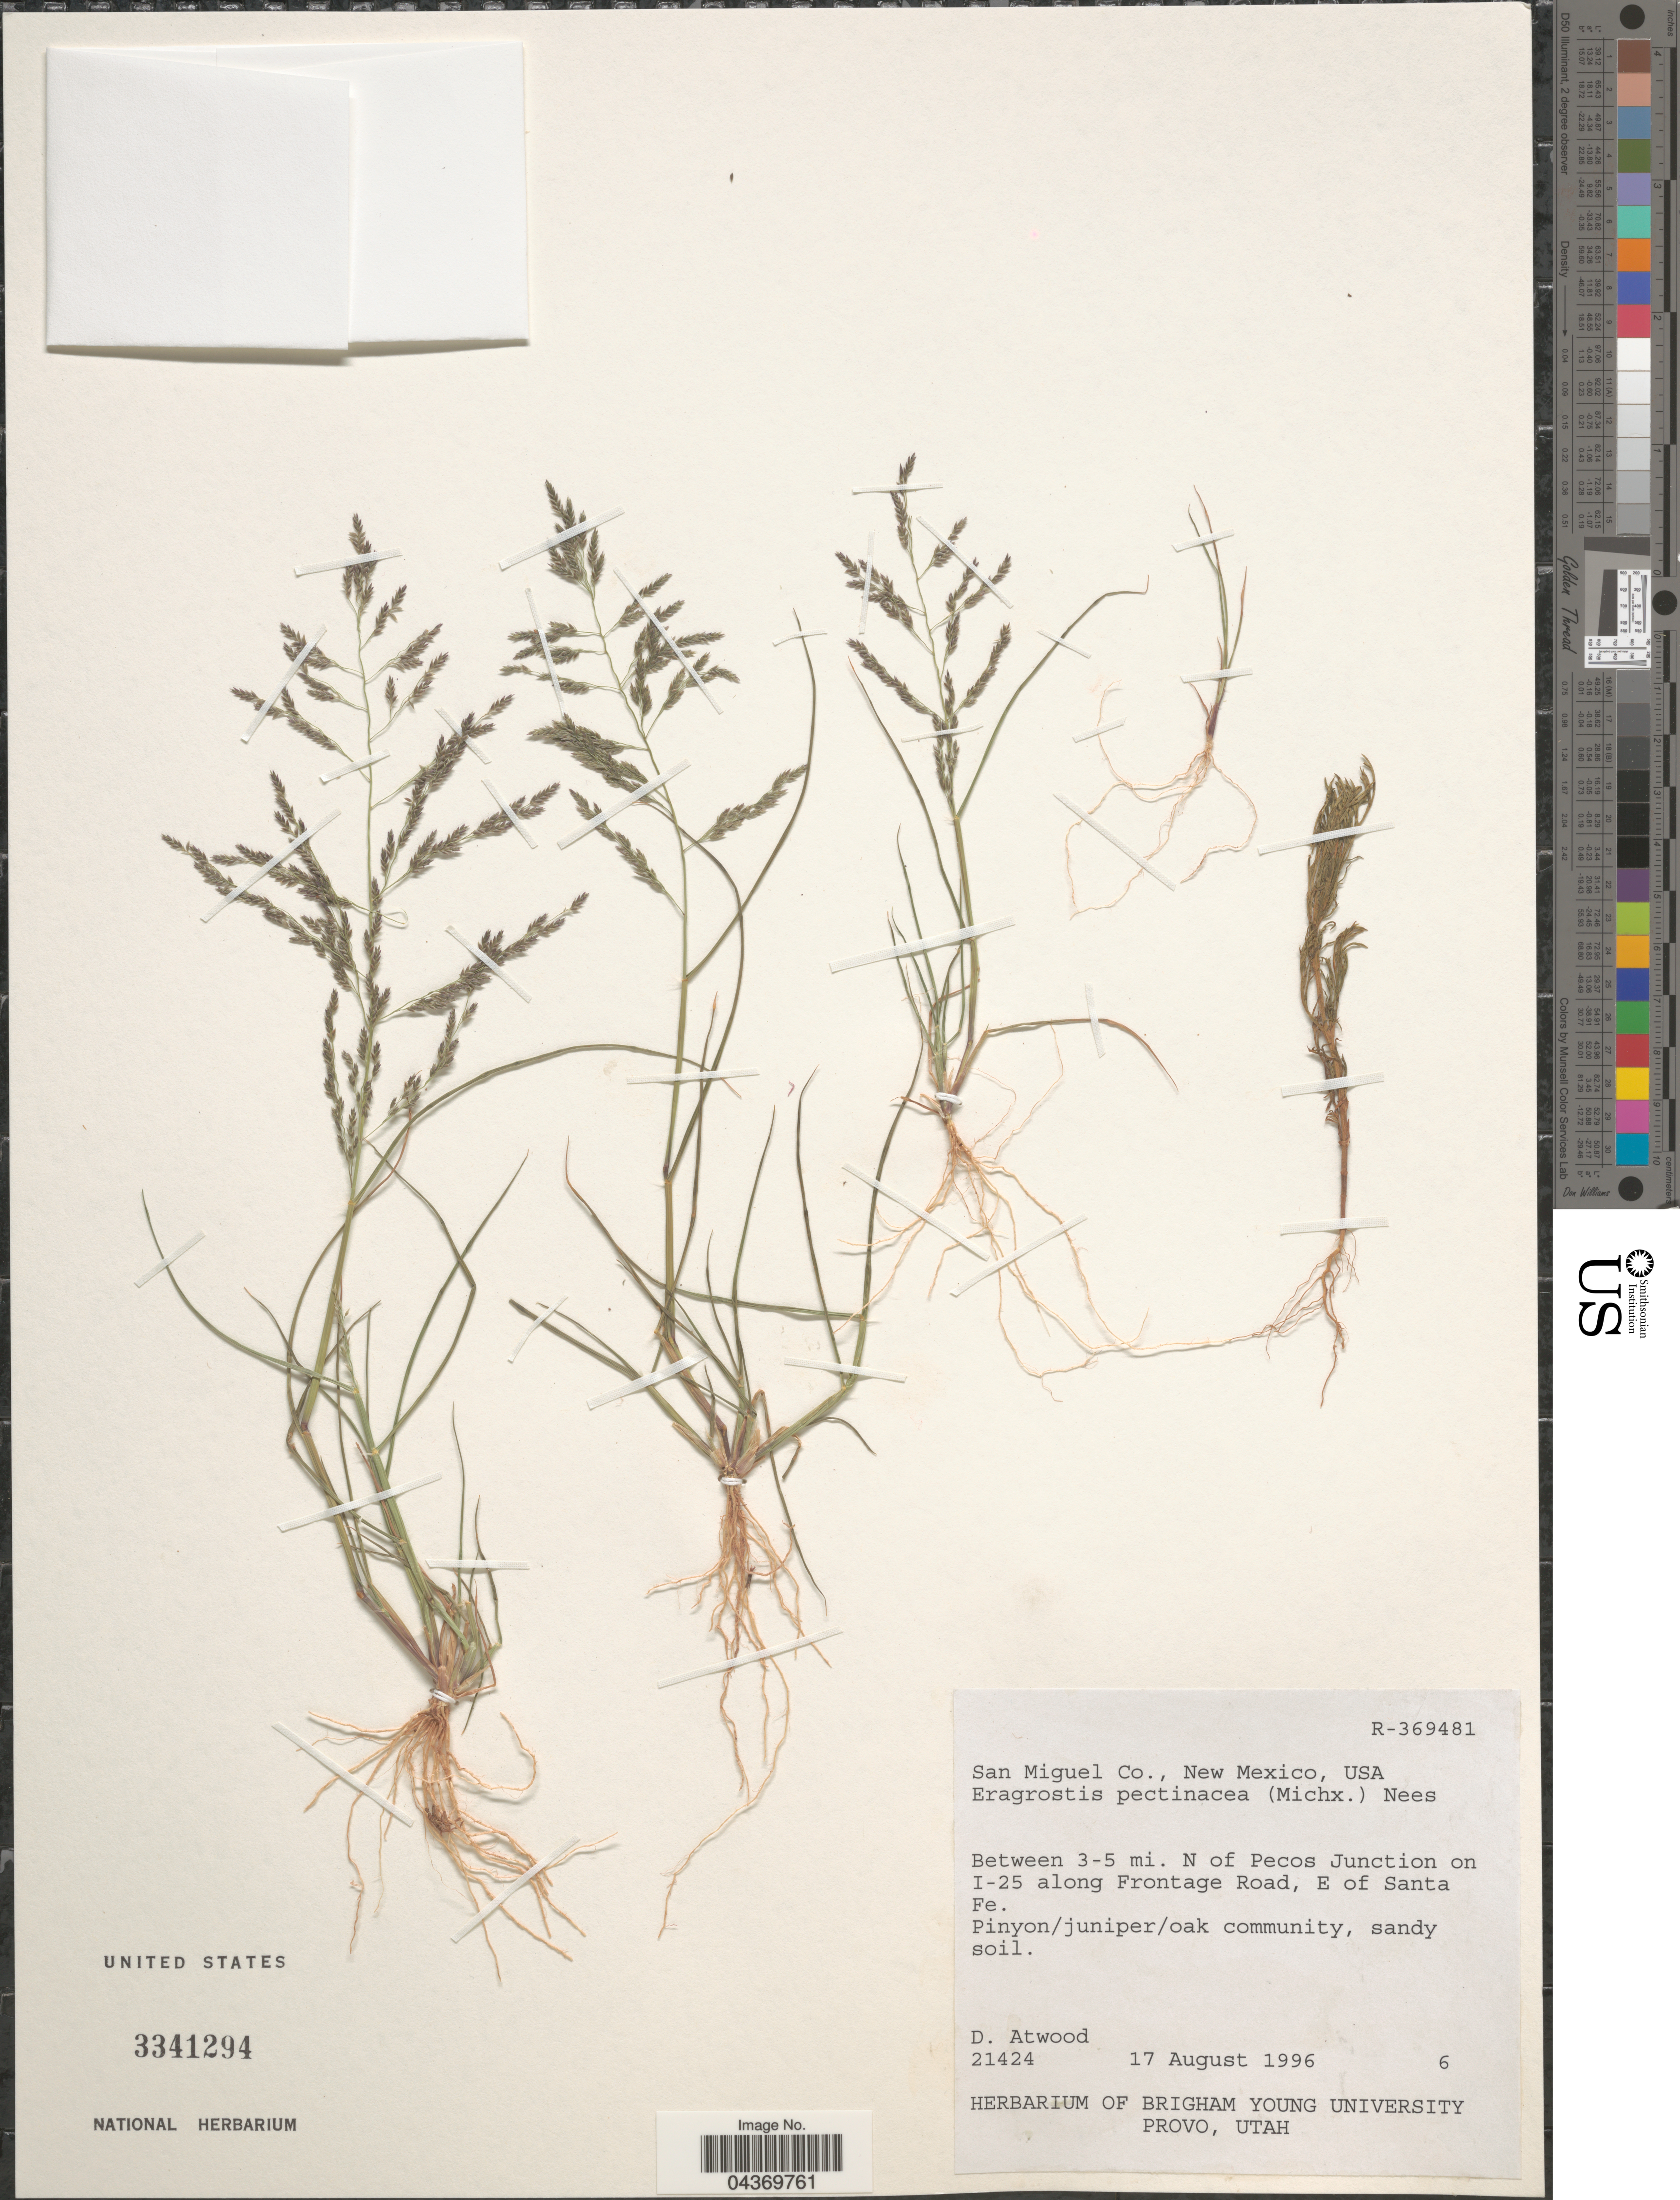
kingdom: Plantae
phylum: Tracheophyta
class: Liliopsida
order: Poales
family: Poaceae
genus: Eragrostis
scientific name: Eragrostis pectinacea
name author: (Michx.) Nees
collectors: D. Atwood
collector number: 21424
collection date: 1996-08-17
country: United States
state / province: New Mexico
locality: San Miguel Co. Between 3-5 mi. N of Pecos Junction on I-25 along Frontage Road, E of Santa Fe.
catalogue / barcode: US 3341294